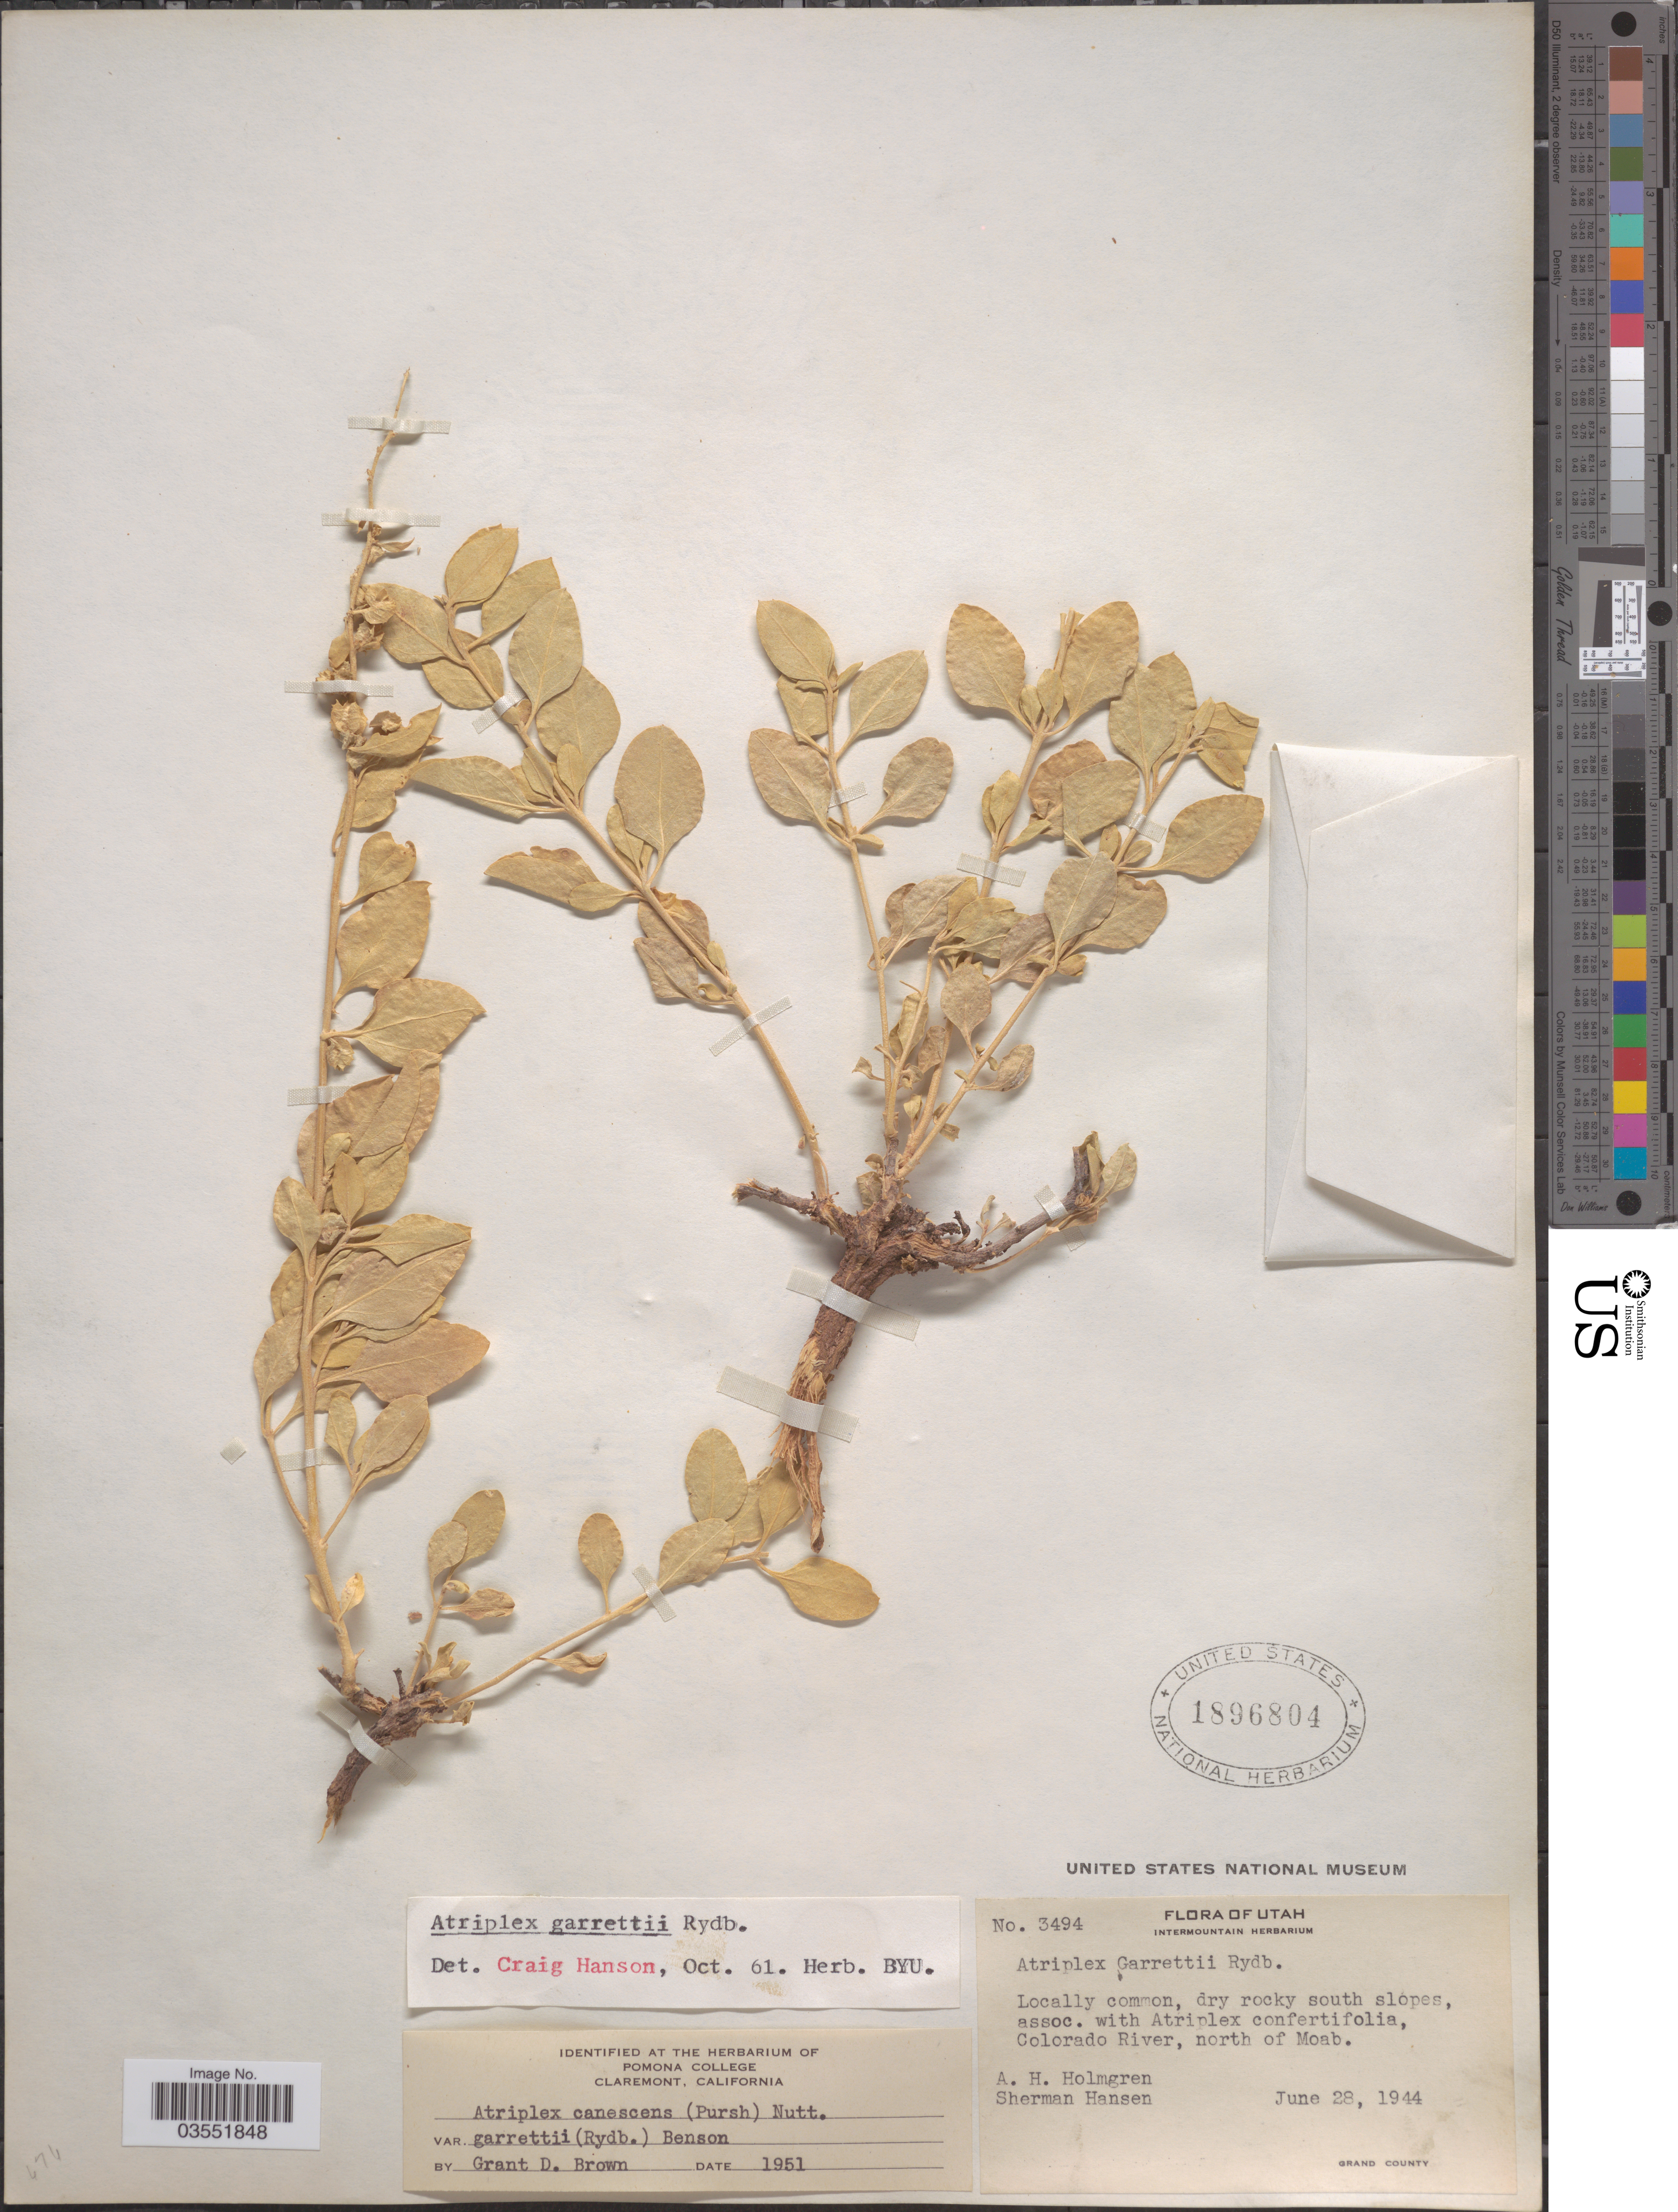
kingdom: Plantae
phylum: Tracheophyta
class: Magnoliopsida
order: Caryophyllales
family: Amaranthaceae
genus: Atriplex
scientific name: Atriplex garrettii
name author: Rydb.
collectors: A. H. Holmgren & S. Hansen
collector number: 3494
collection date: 1944-06-28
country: United States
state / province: Utah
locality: Colorado River, north of Moab.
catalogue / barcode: US 1896804